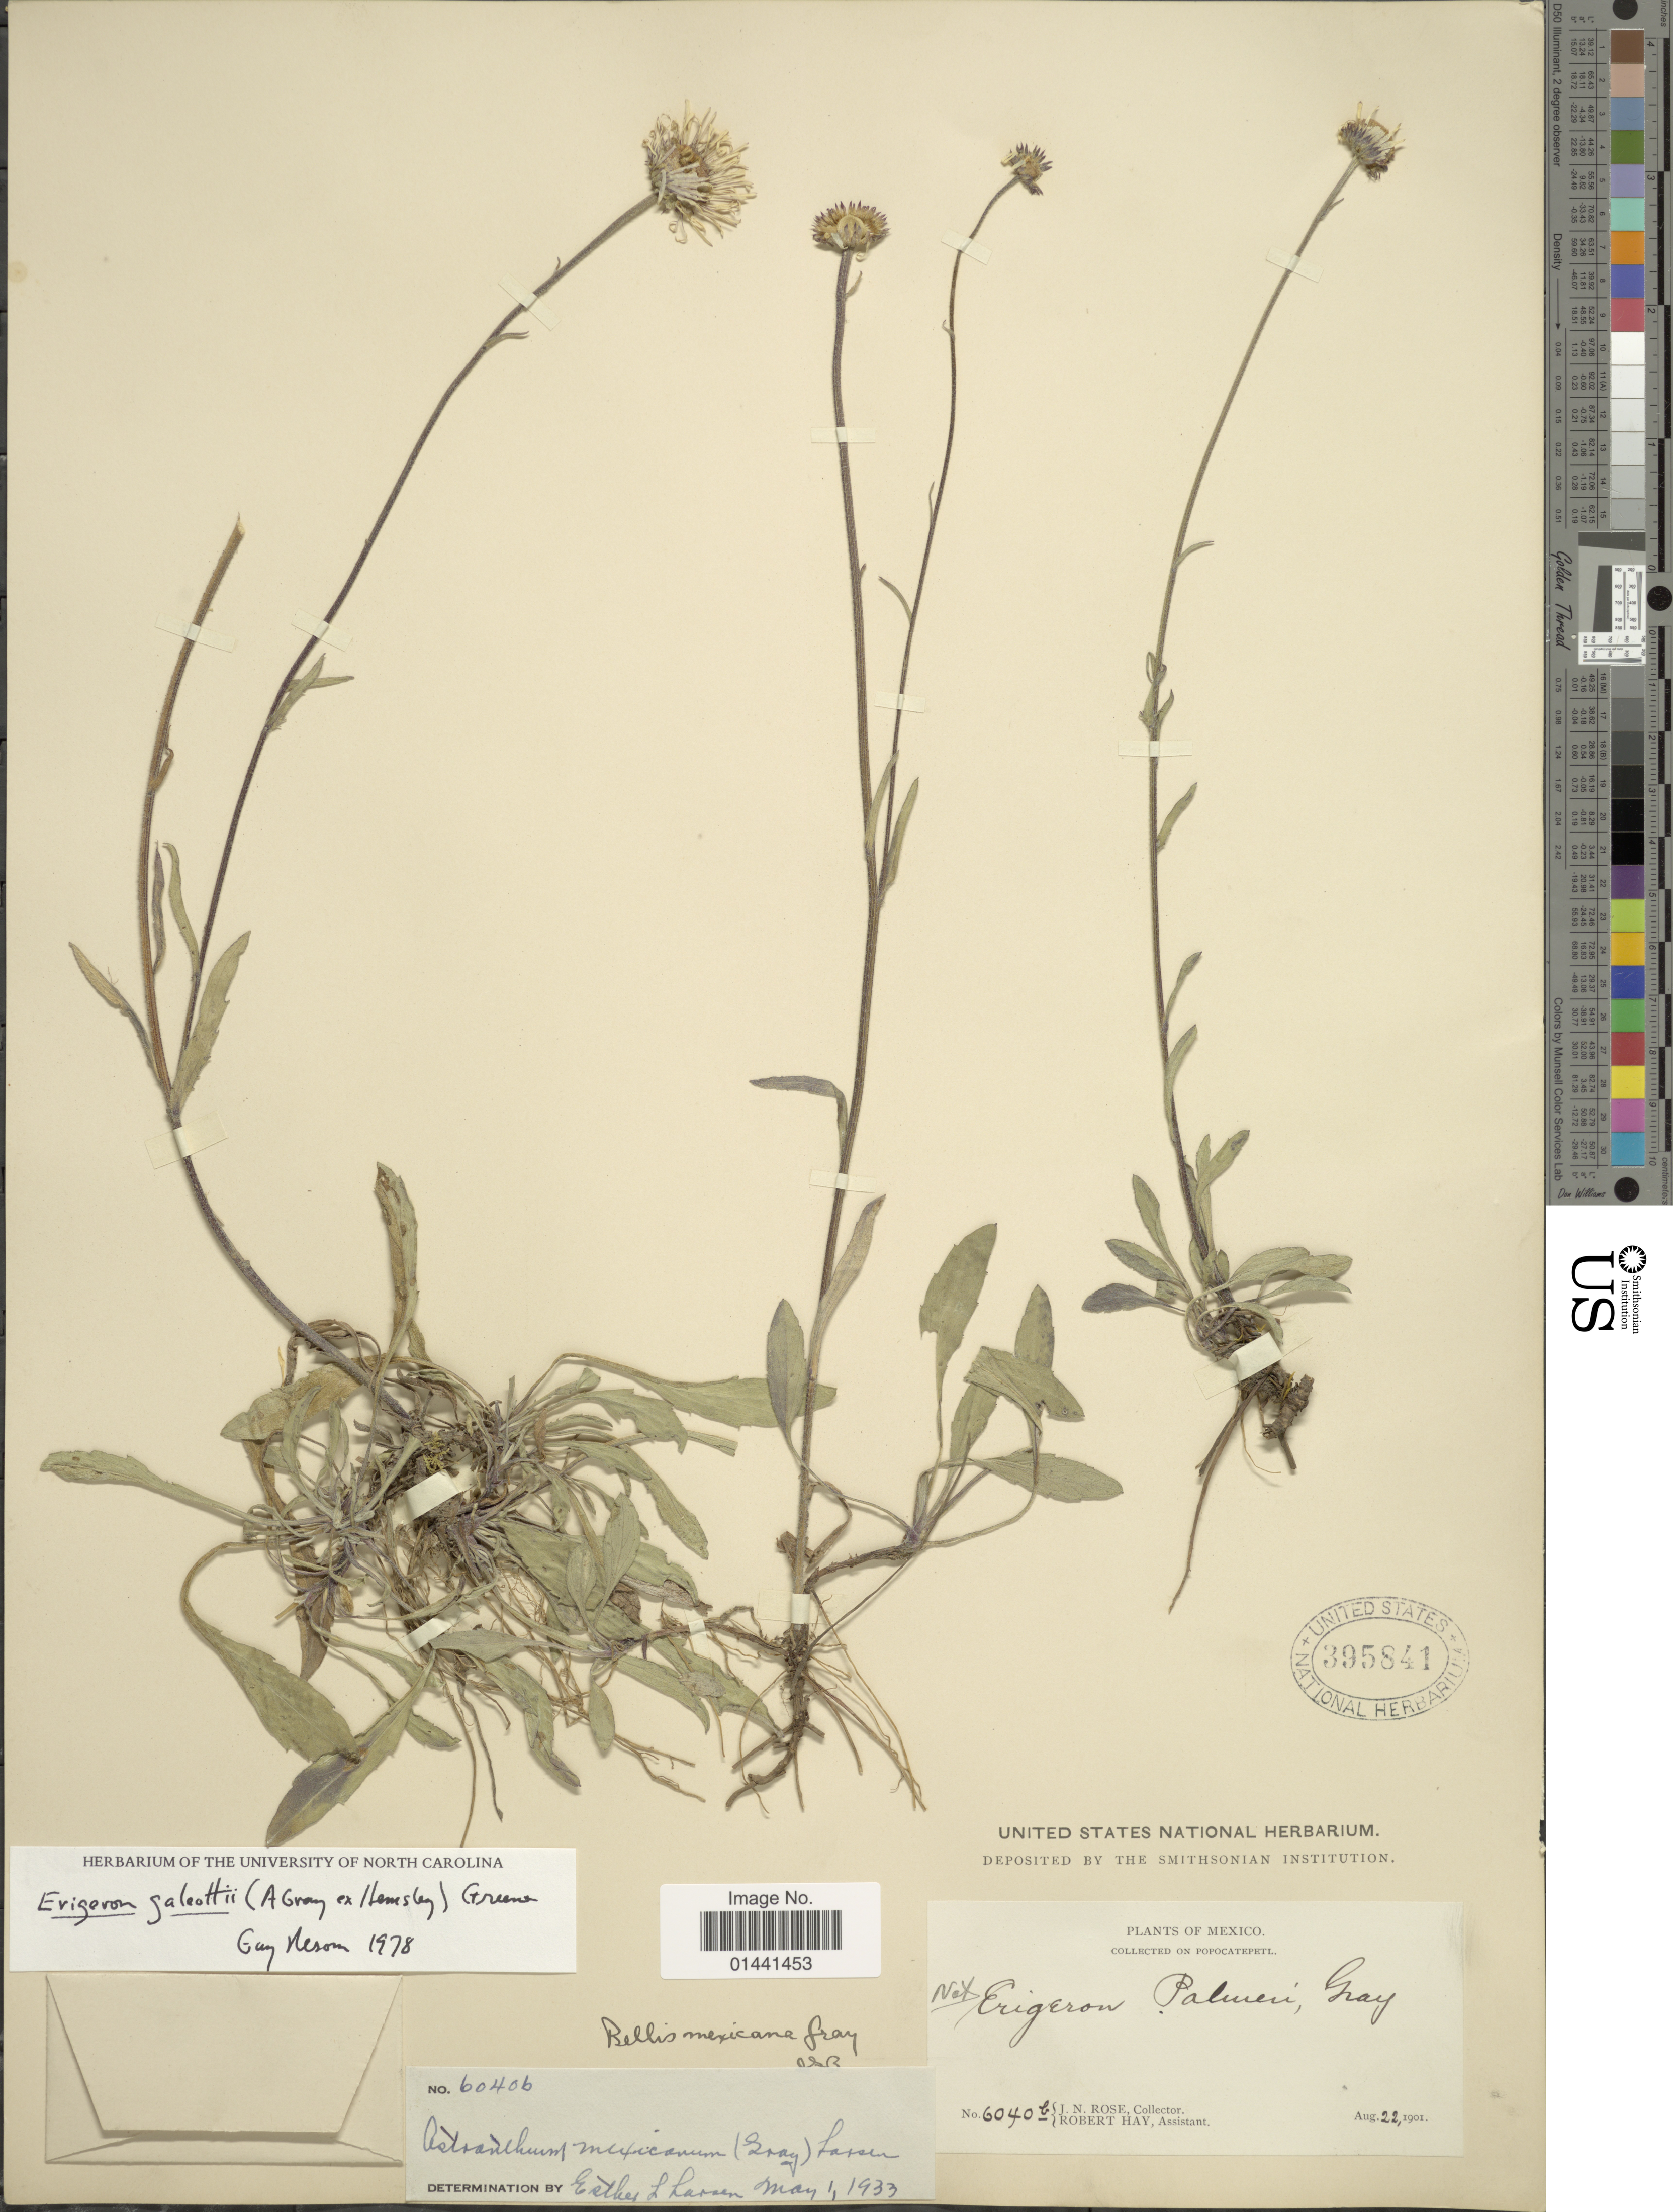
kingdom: Plantae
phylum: Tracheophyta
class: Magnoliopsida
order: Asterales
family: Asteraceae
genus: Erigeron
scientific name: Erigeron galeottii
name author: (A. Gray ex Hemsl.) Greene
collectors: J. N. Rose & R. Hay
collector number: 6040b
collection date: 1901-08-22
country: Mexico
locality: Popocatepetl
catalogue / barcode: US 395841